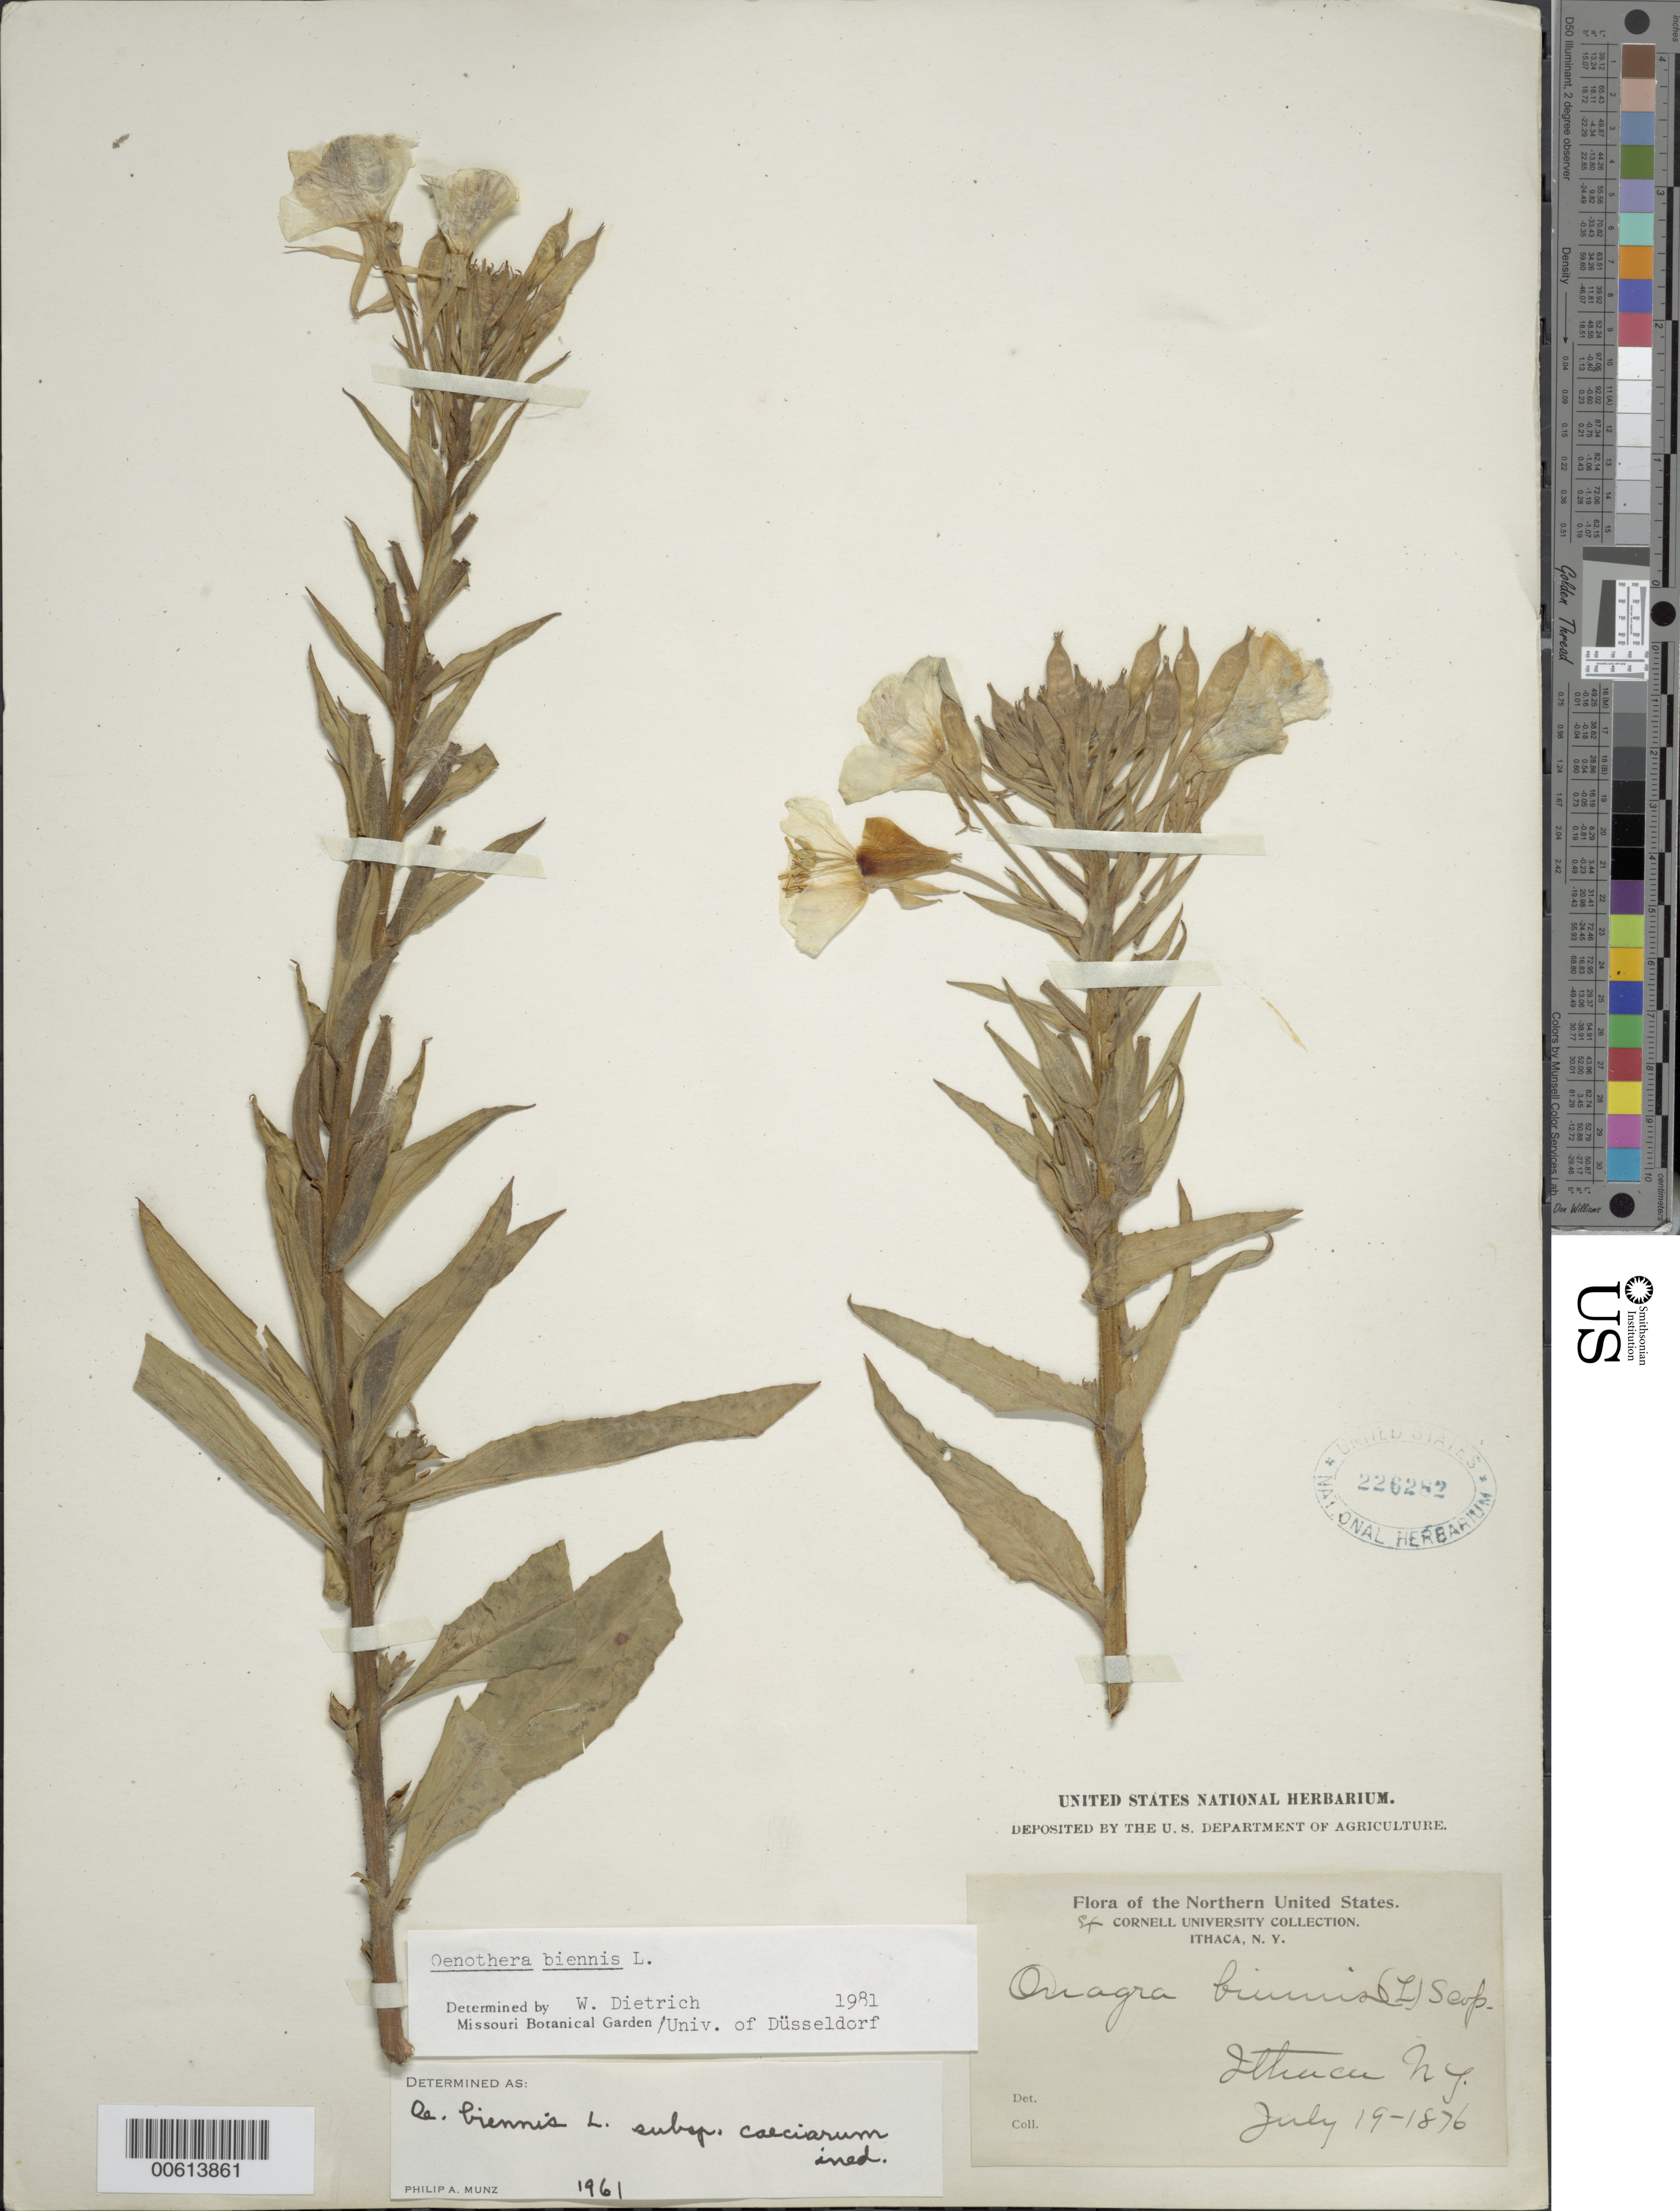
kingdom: Plantae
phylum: Tracheophyta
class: Magnoliopsida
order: Myrtales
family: Onagraceae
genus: Oenothera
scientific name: Oenothera biennis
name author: L.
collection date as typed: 19 Jul 1876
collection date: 1876-07-19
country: United States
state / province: New York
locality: Ithaca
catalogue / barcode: US 226282